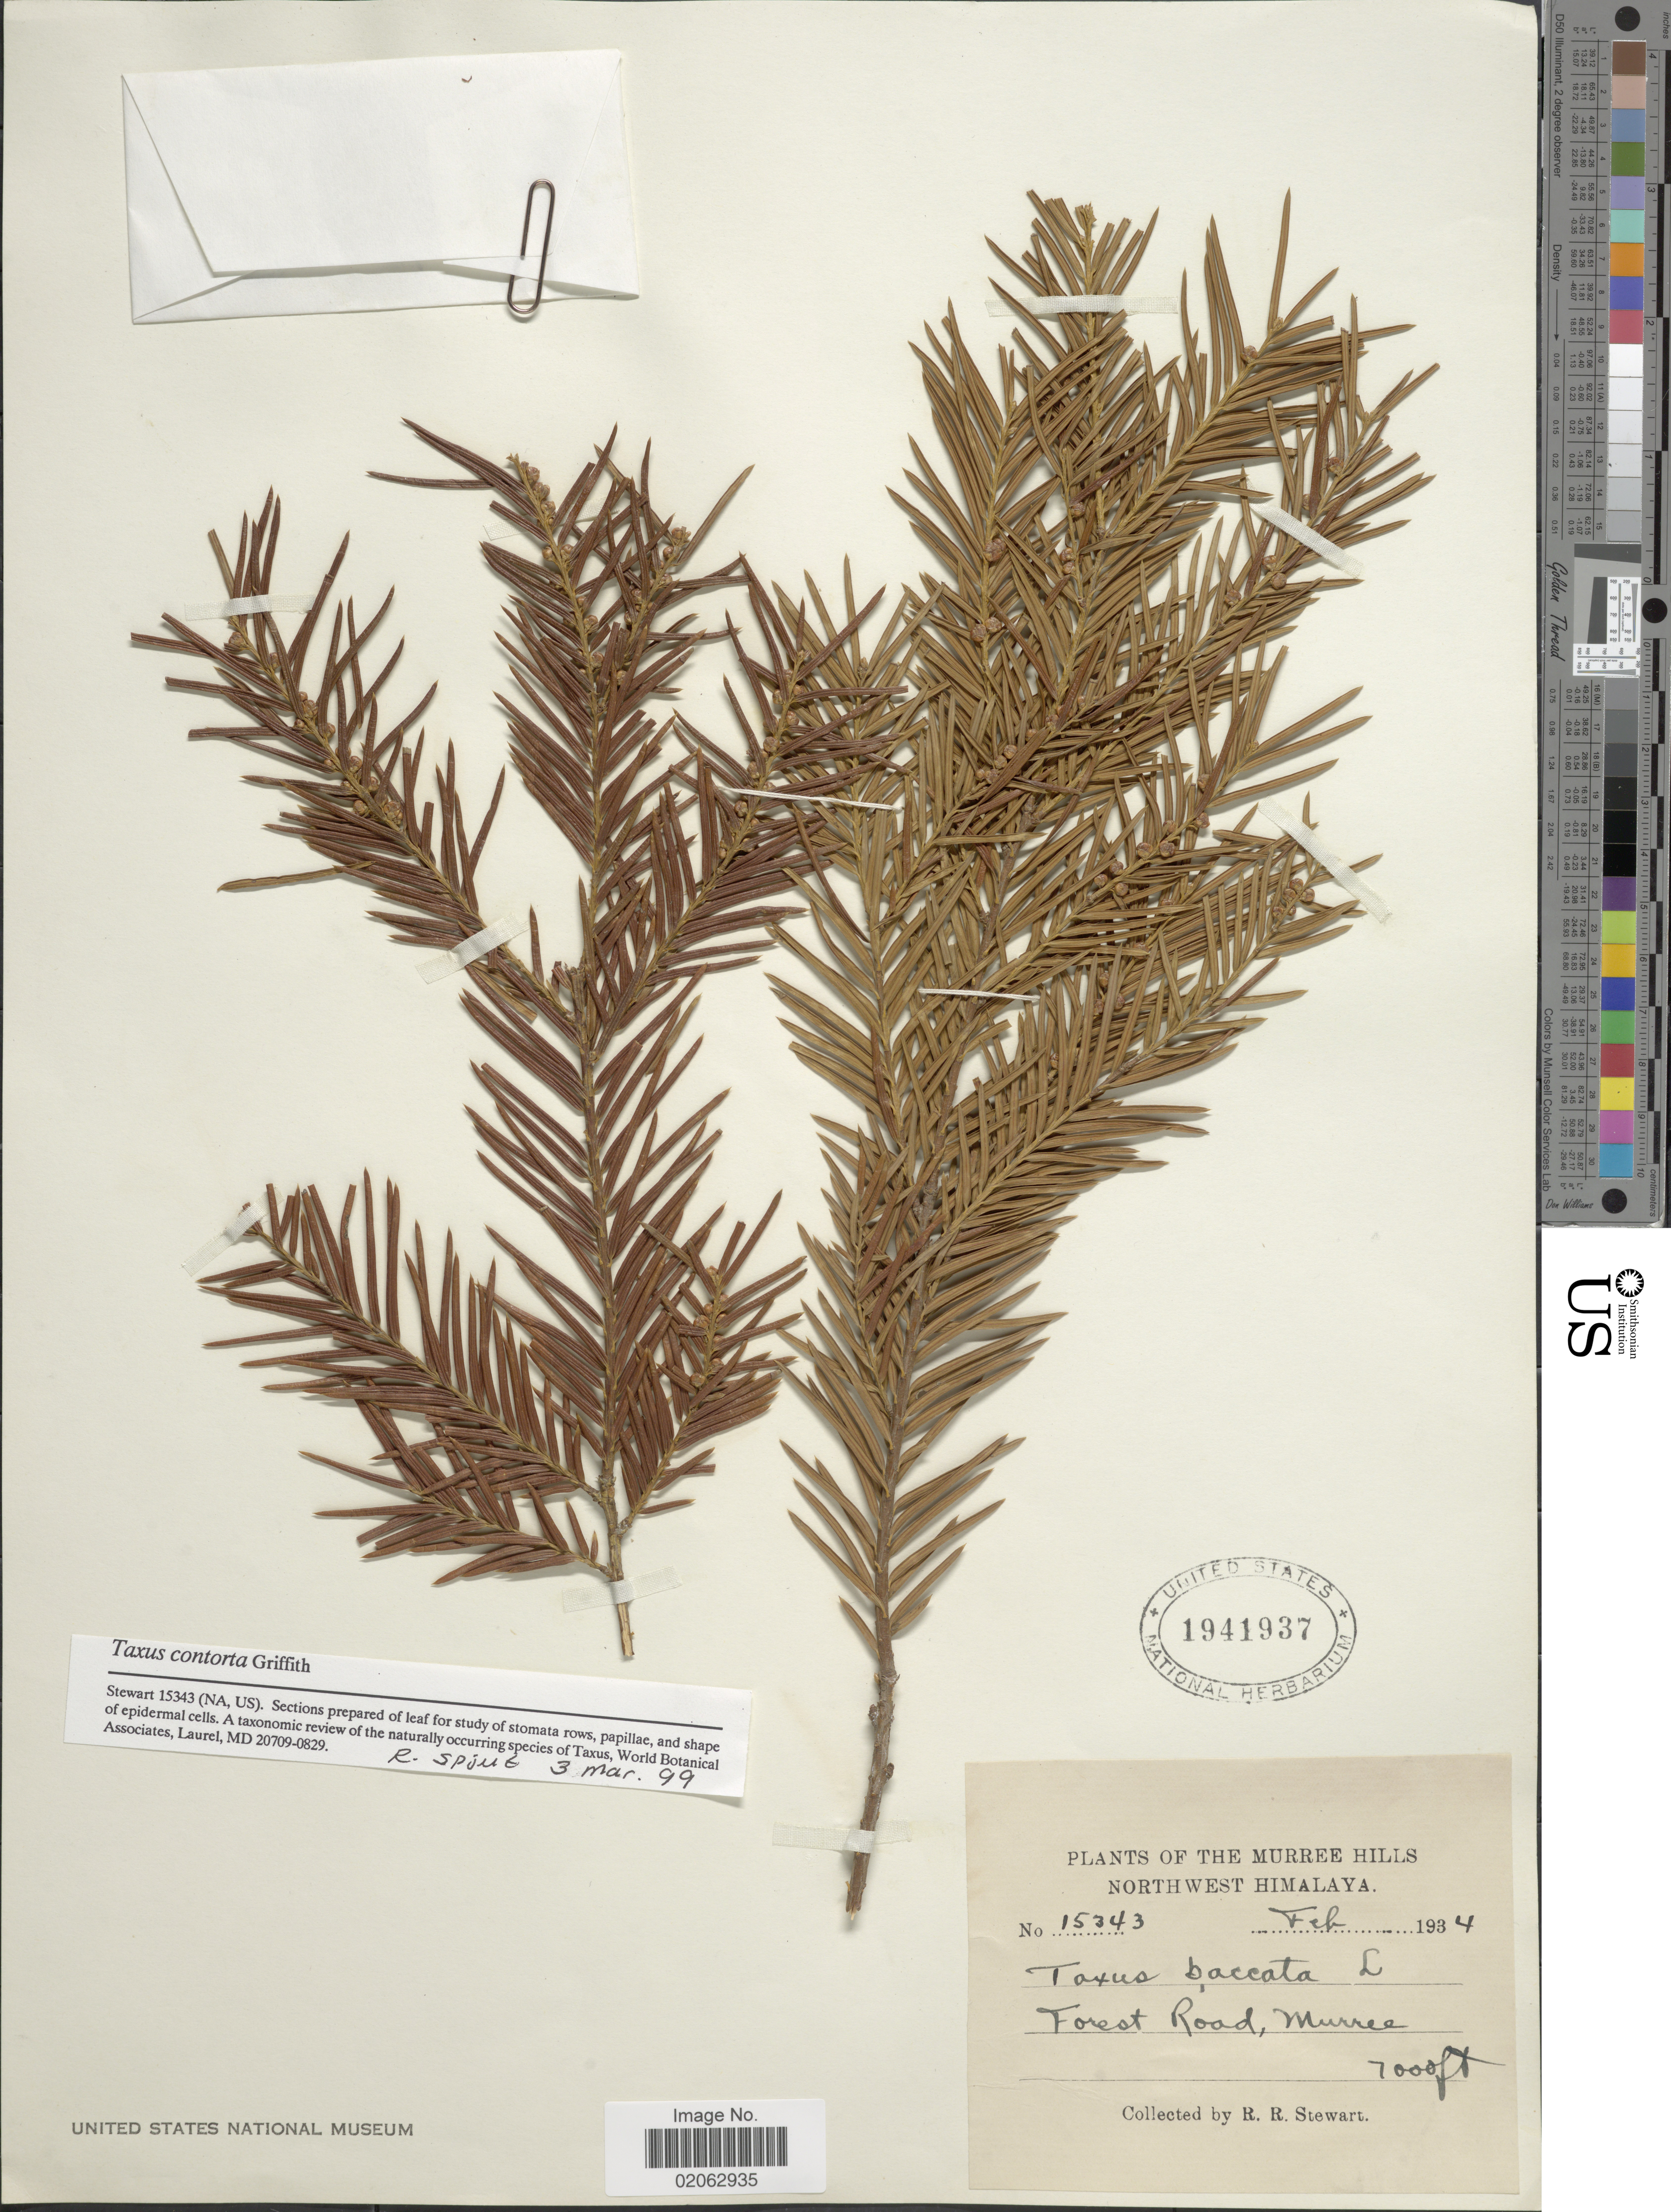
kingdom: Plantae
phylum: Tracheophyta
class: Pinopsida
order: Pinales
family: Taxaceae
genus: Taxus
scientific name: Taxus contorta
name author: Griff.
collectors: R. R. Stewart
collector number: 15343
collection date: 1934-02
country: Pakistan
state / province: Punjab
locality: The Murree Hills, Northwest Himalaya, Forest Road.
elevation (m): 2134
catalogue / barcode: US 1941937